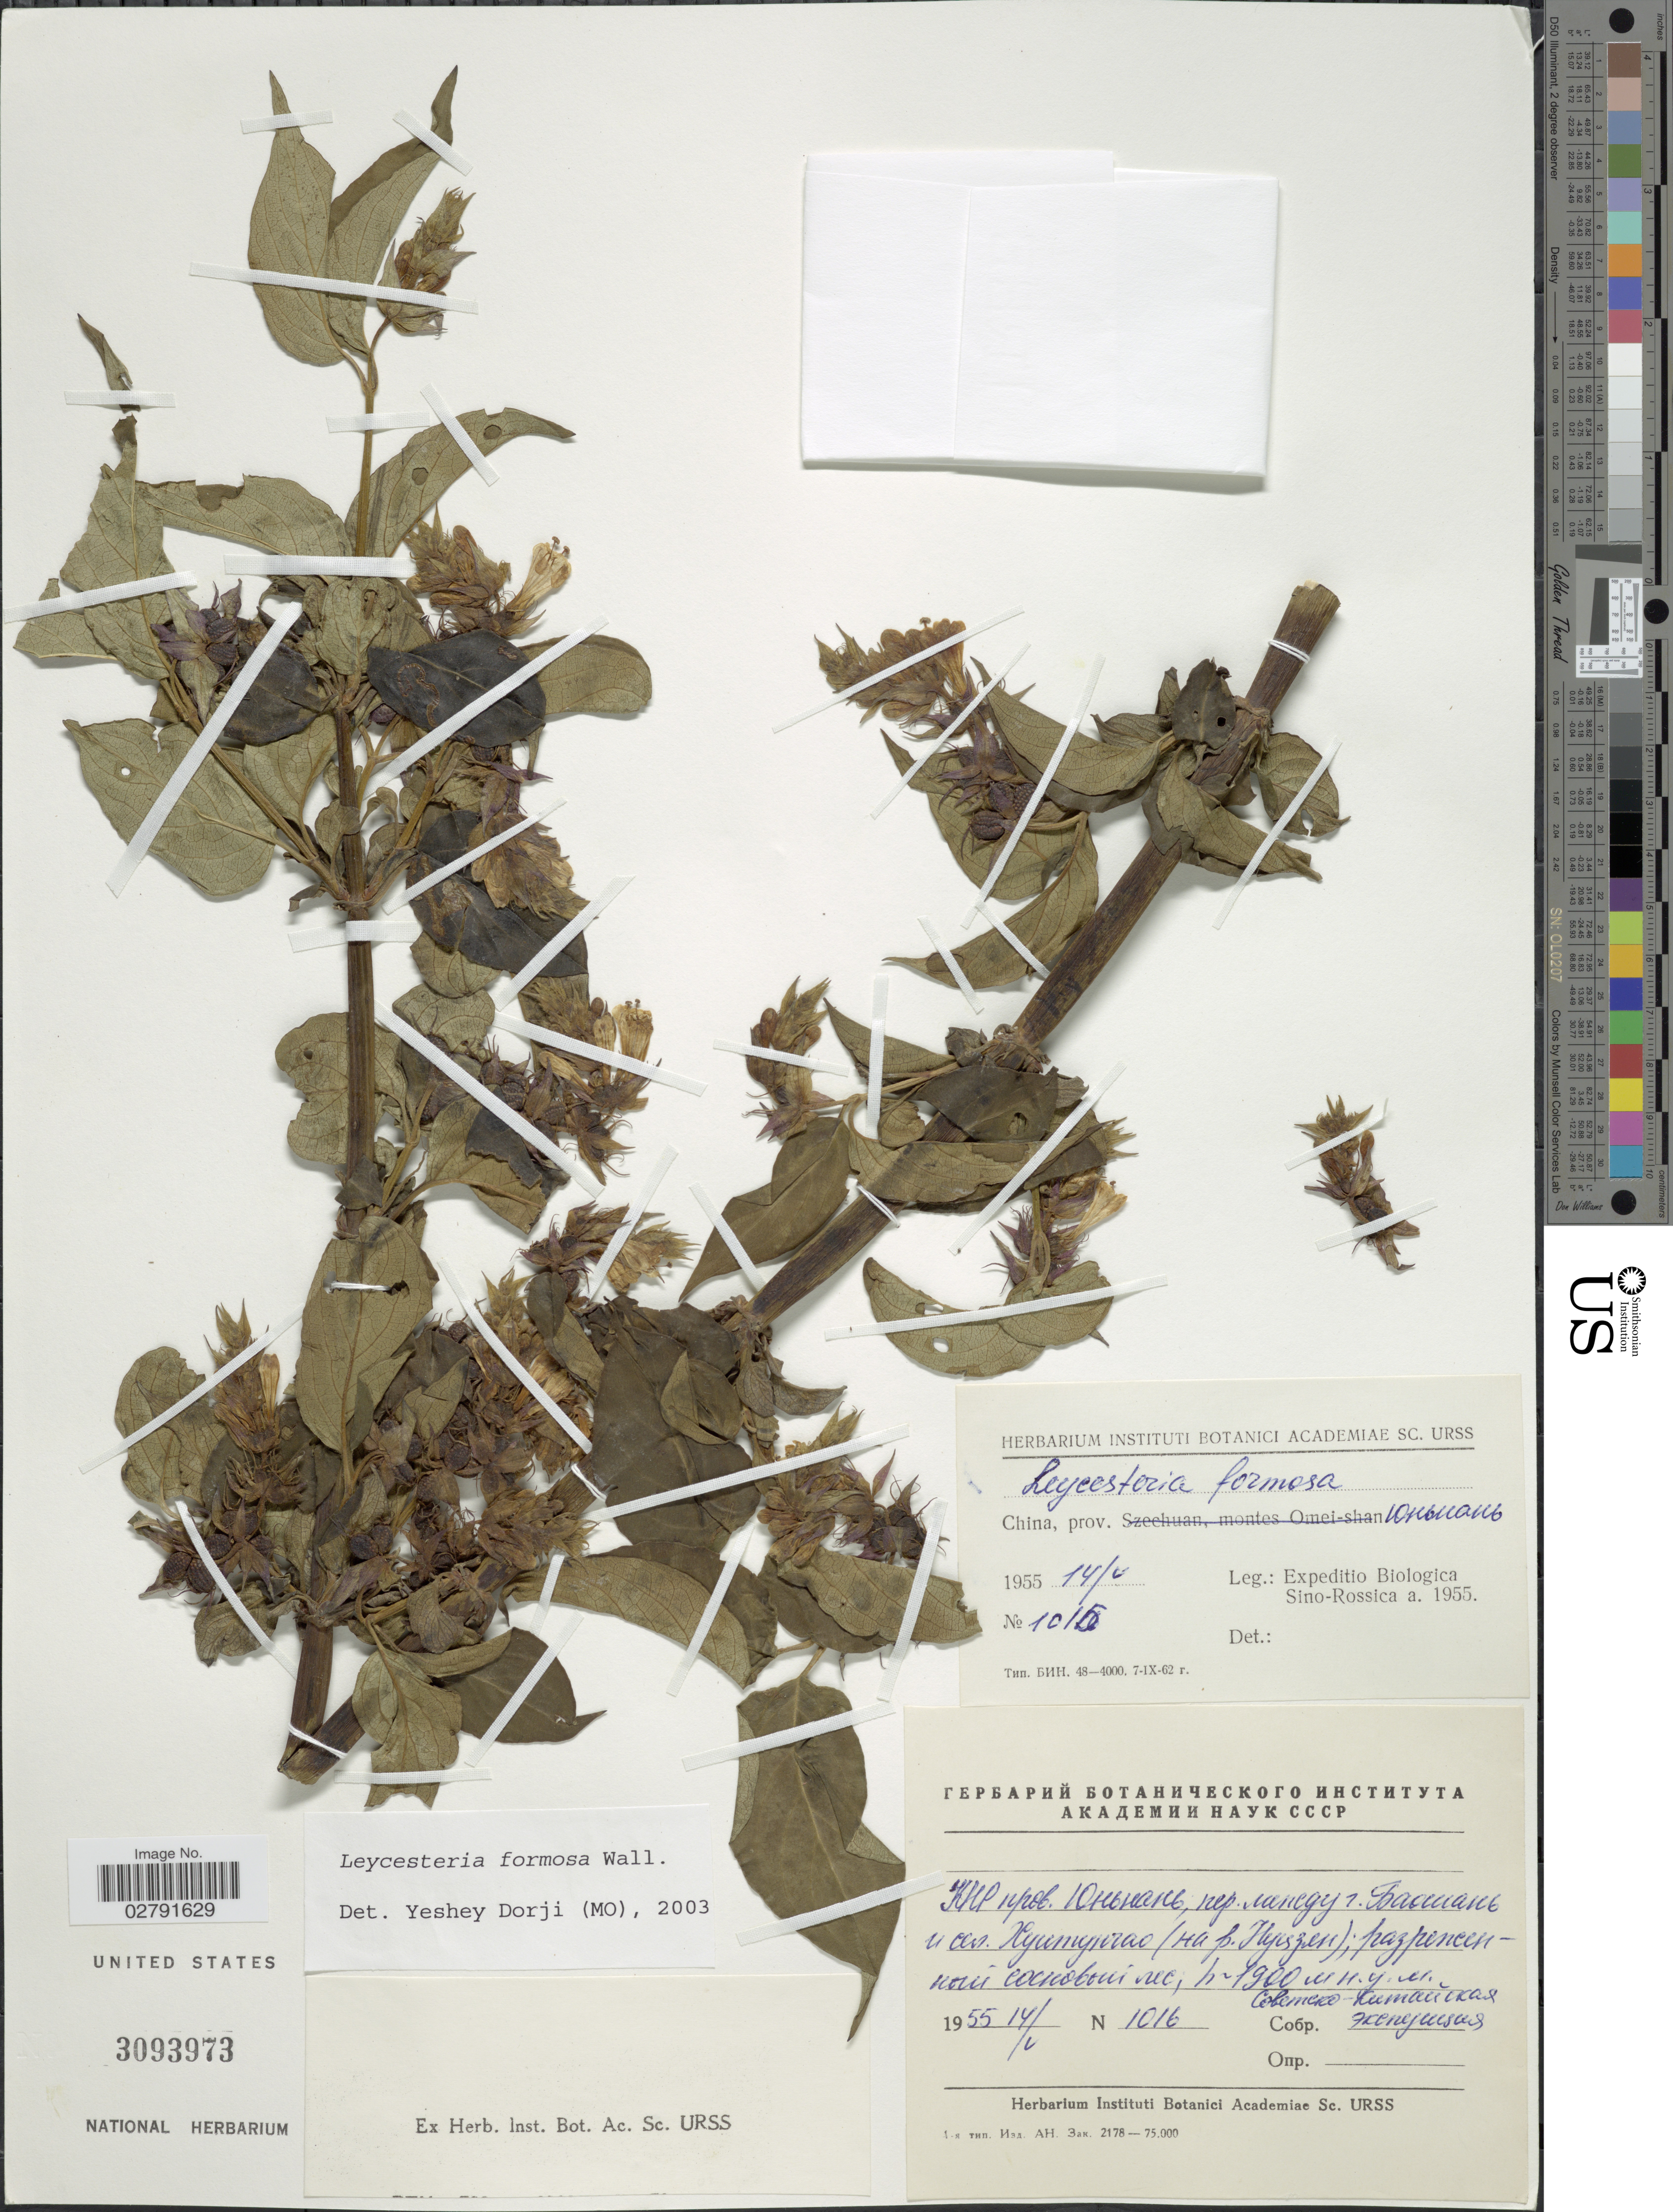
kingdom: Plantae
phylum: Tracheophyta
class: Magnoliopsida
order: Dipsacales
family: Caprifoliaceae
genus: Leycesteria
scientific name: Leycesteria formosa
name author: Wall.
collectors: Expeditio Biologica Sino-Rossica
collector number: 1015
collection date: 1955-05-14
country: China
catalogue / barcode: US 3093973